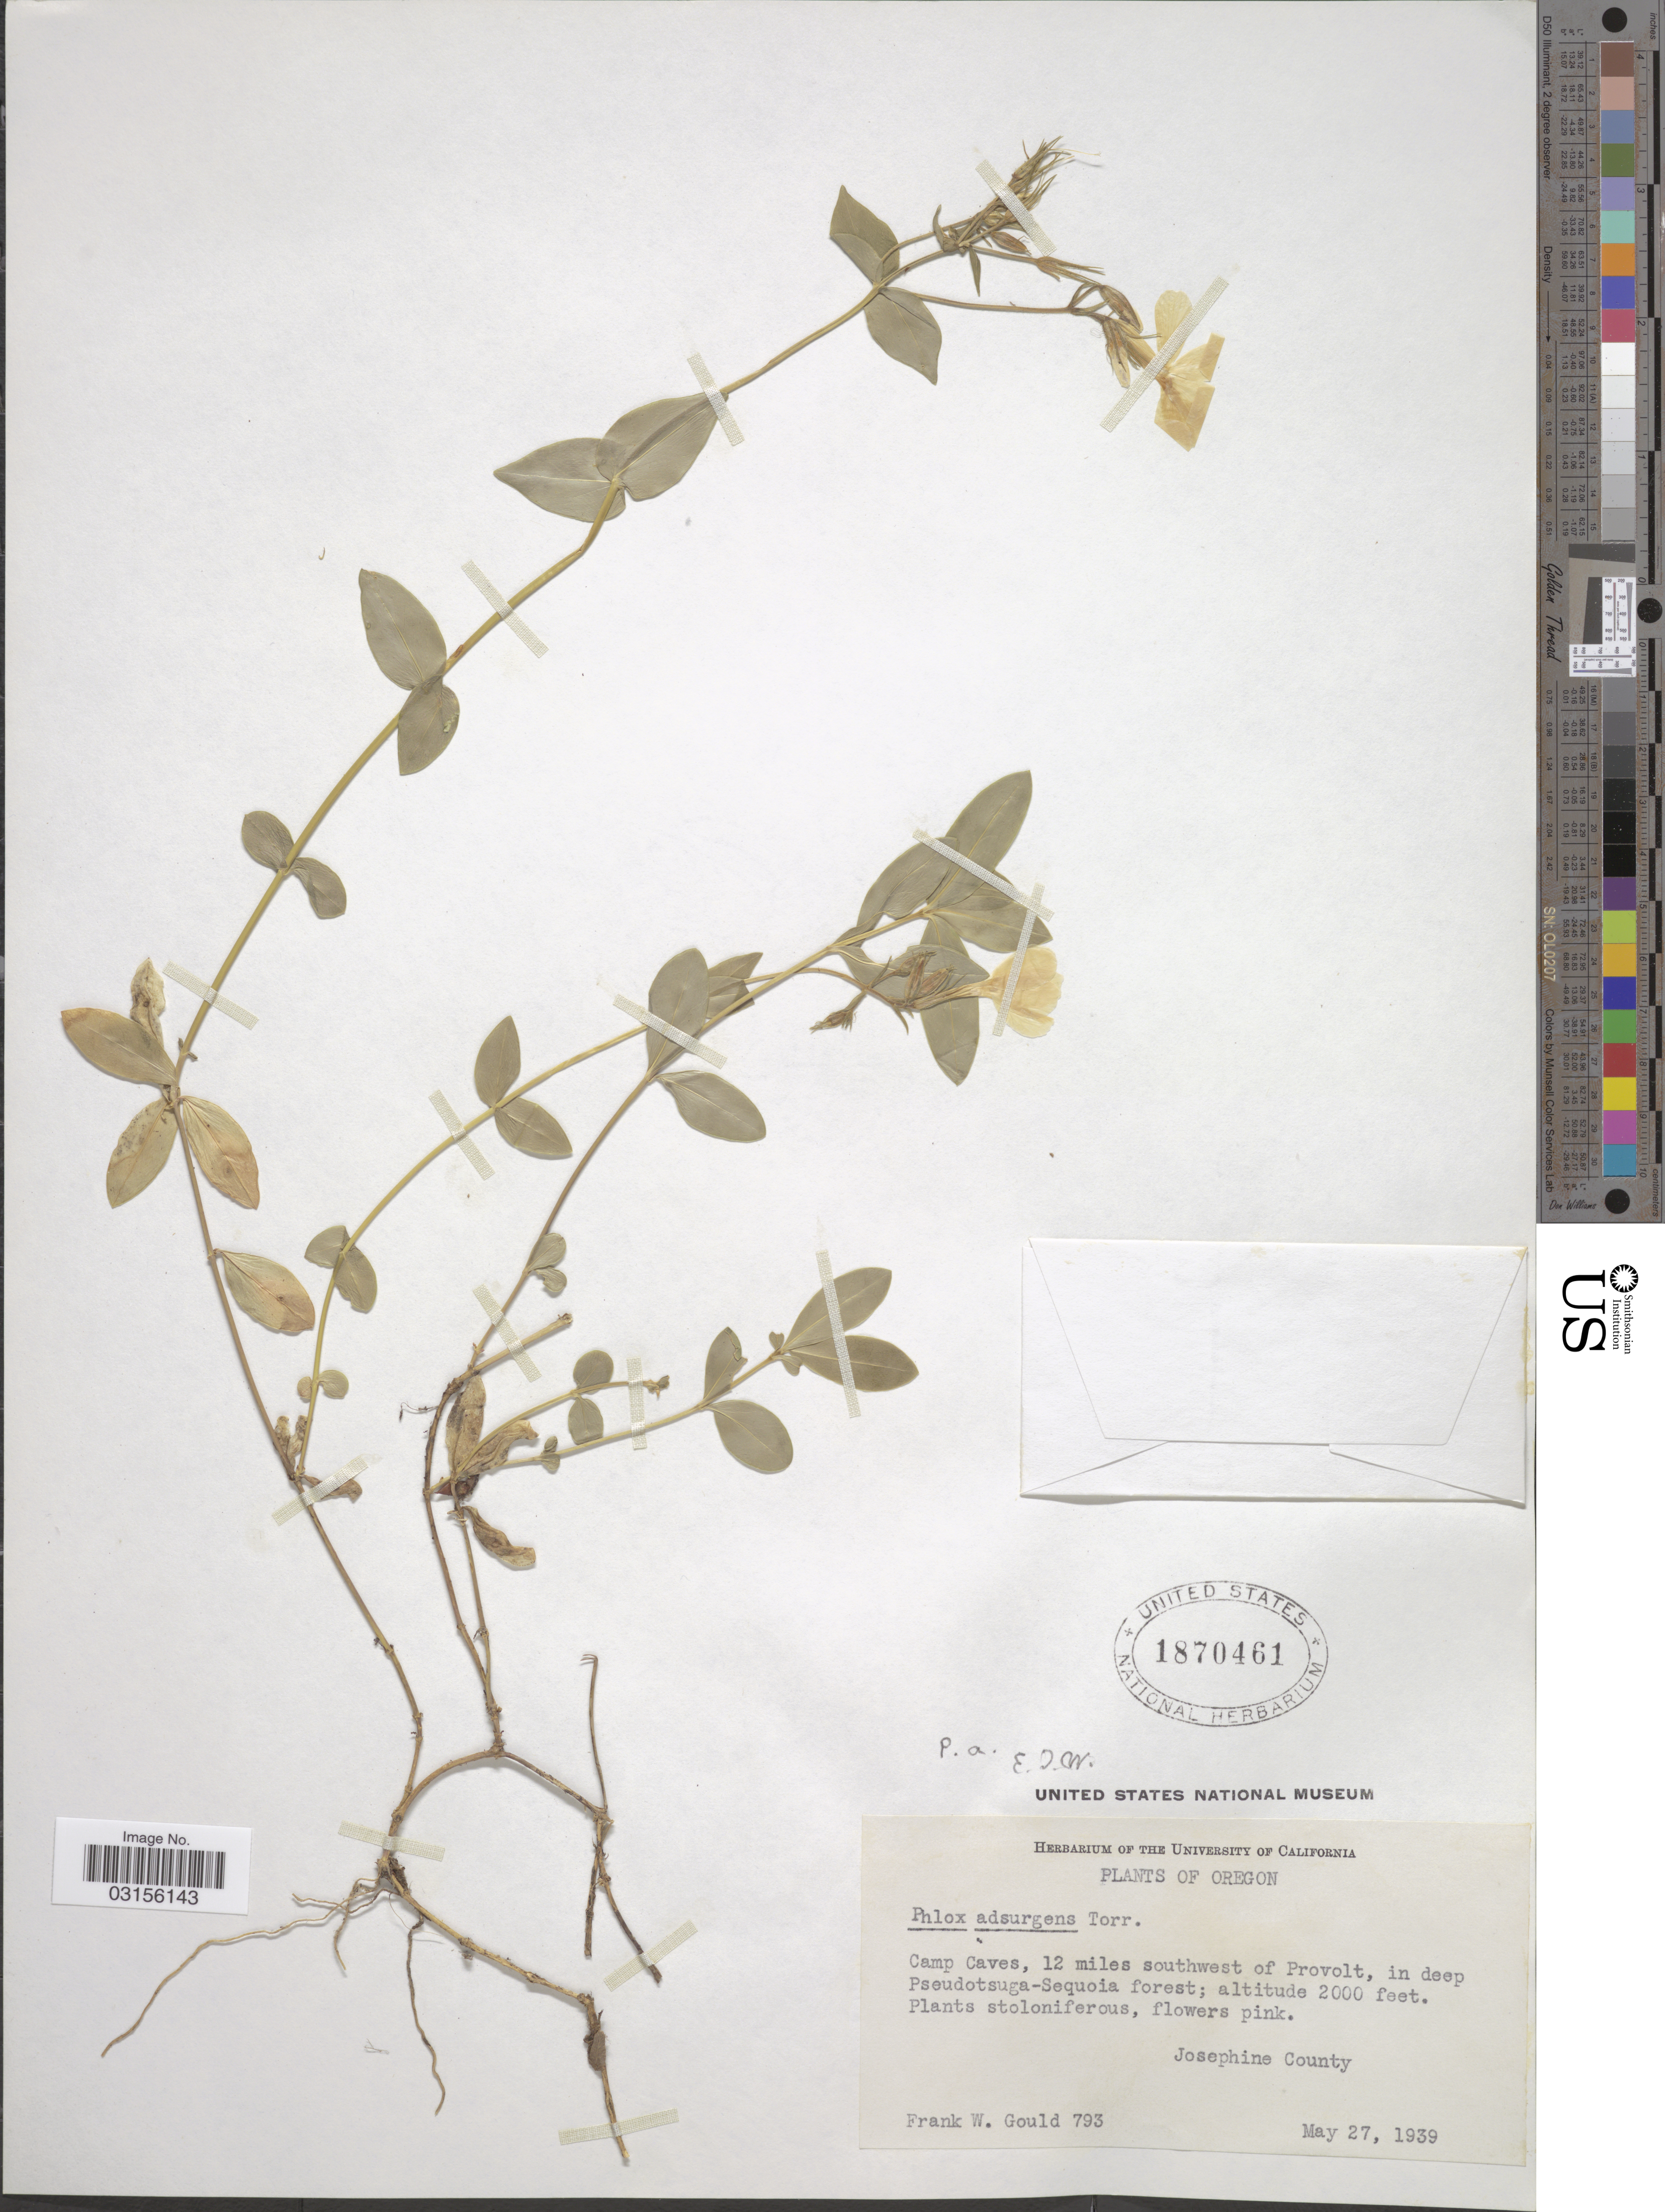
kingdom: Plantae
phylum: Tracheophyta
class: Magnoliopsida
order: Ericales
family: Polemoniaceae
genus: Phlox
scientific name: Phlox adsurgens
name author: Torr. ex A. Gray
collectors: F. W. Gould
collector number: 793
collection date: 1939-05-27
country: United States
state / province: Oregon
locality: Camp Caves, 12 miles southwest of Provolt. Josephine County.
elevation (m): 610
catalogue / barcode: US 1870461